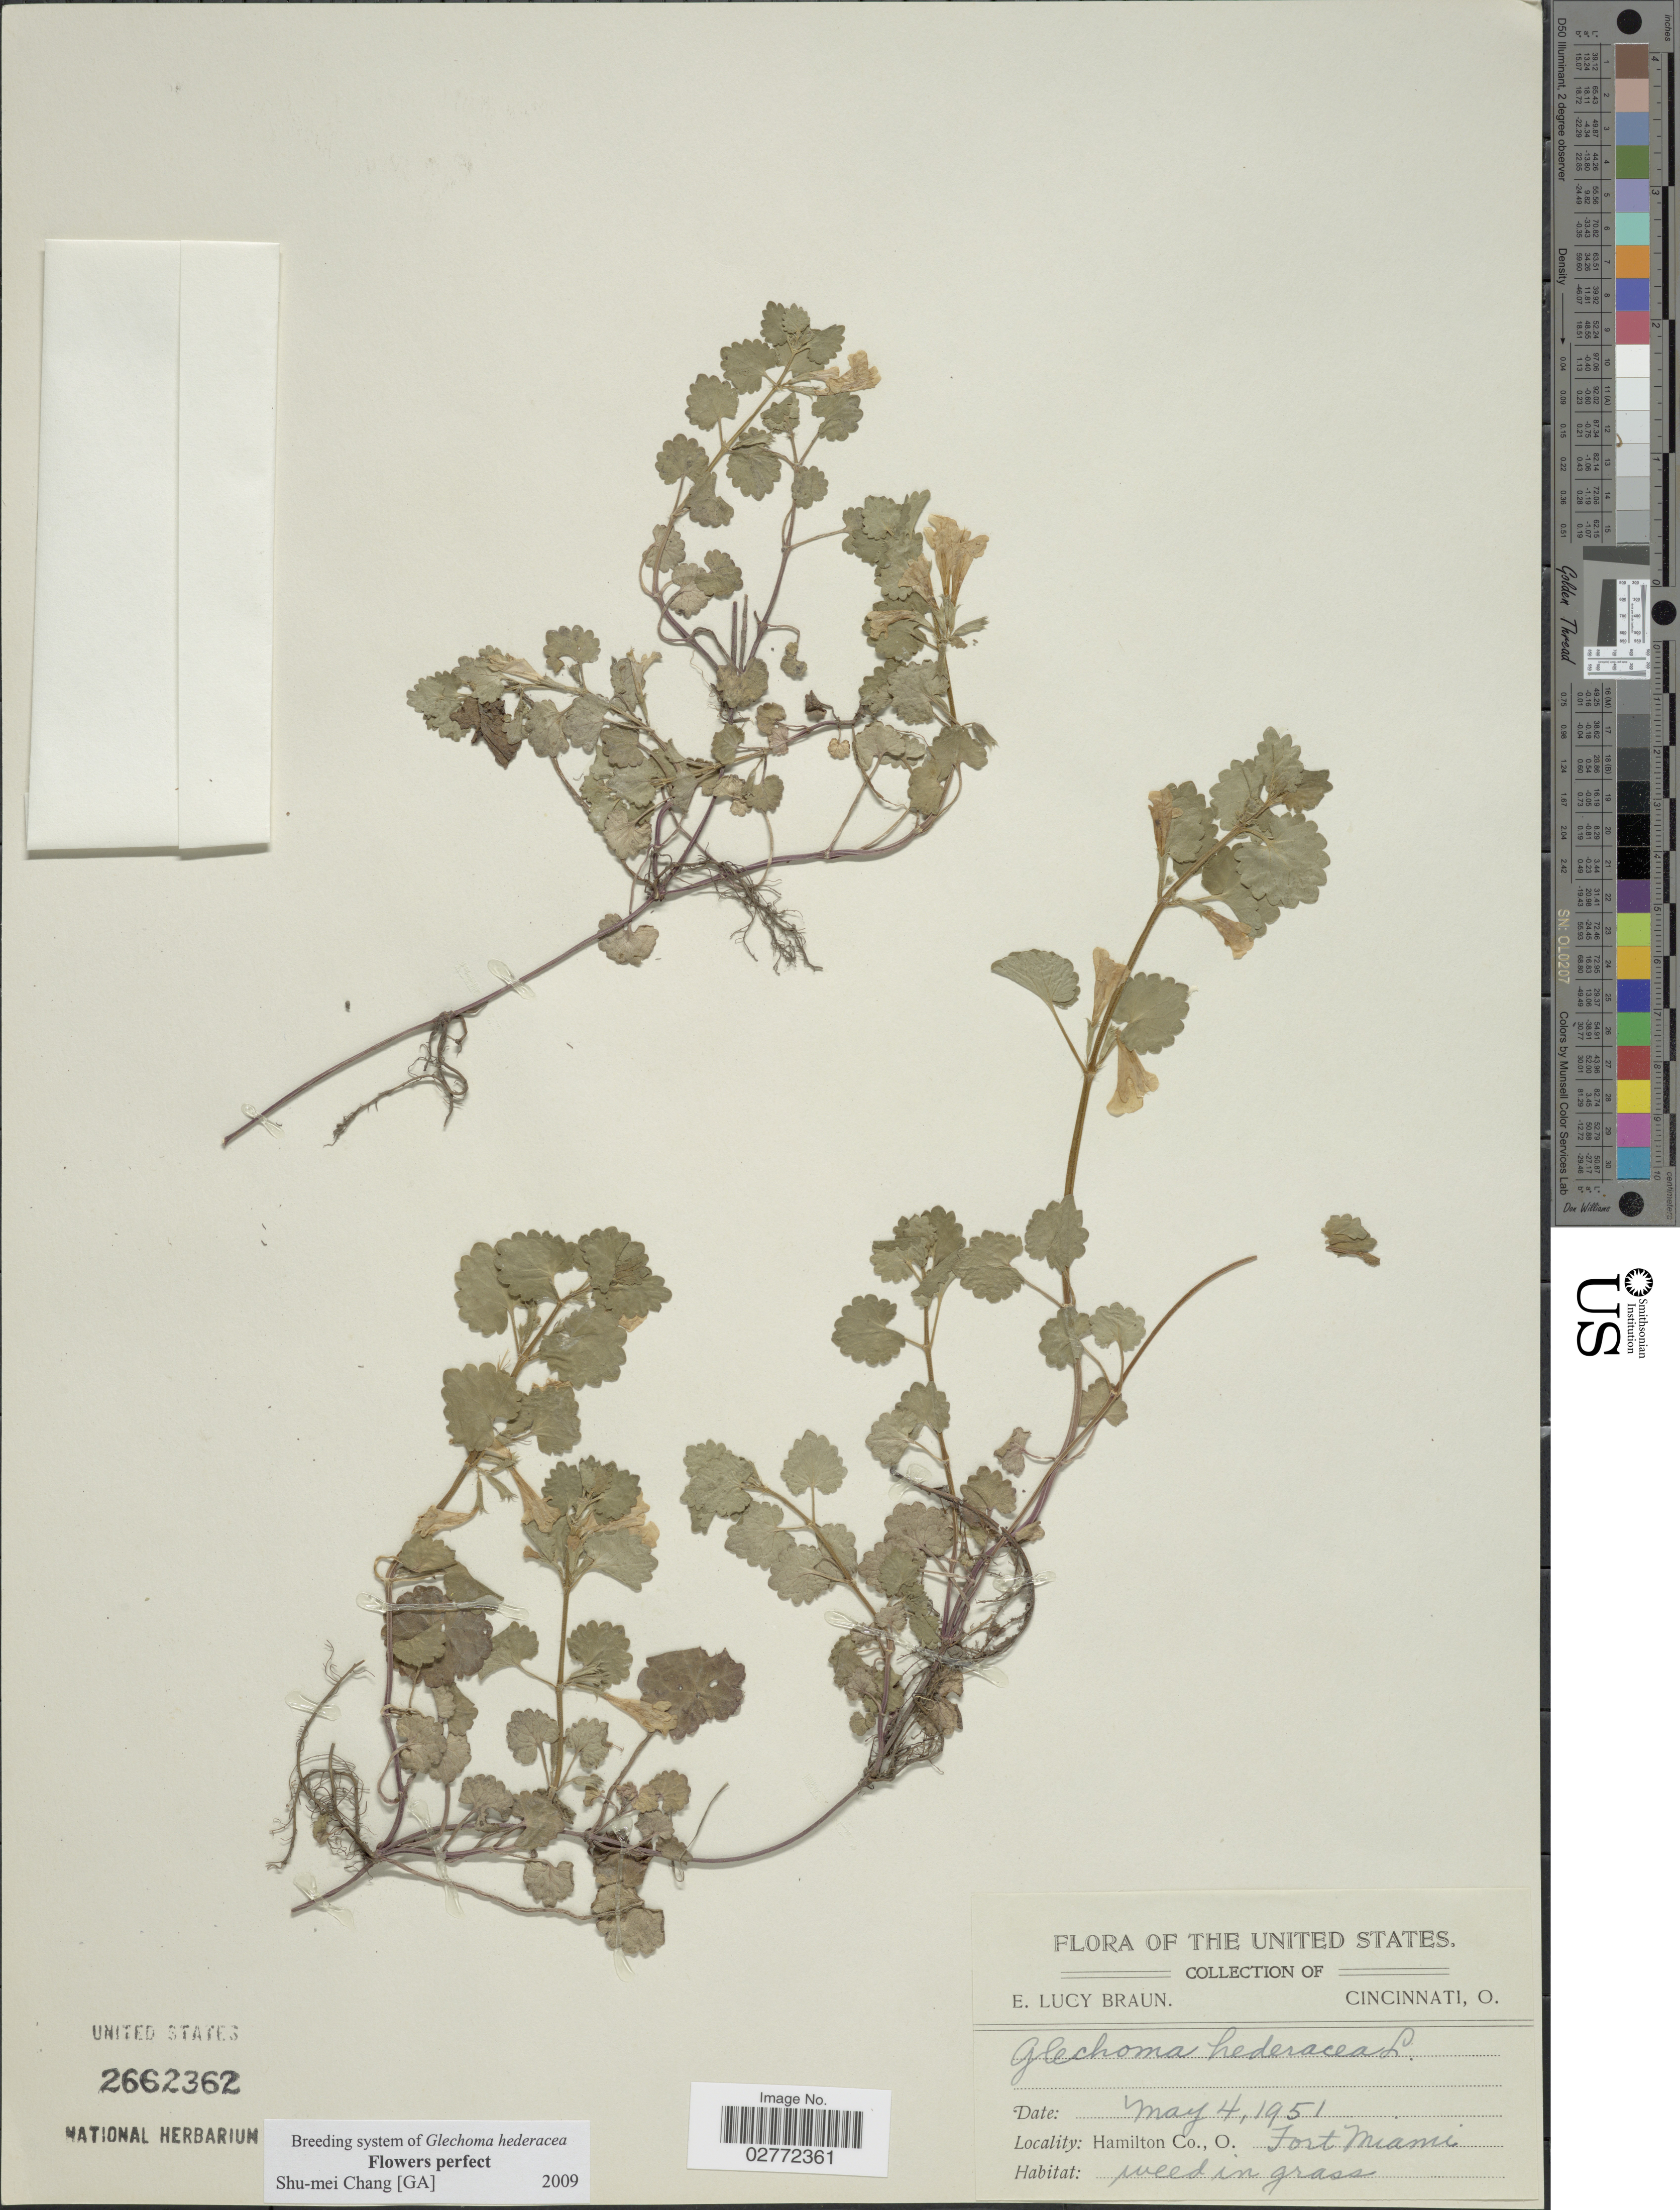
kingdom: Plantae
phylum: Tracheophyta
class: Magnoliopsida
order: Lamiales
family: Lamiaceae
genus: Glechoma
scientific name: Glechoma hederacea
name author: L.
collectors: E. L. Braun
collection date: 1951-05-04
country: United States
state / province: Ohio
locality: Hamilton Co.,O. Fort Miami.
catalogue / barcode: US 2662362